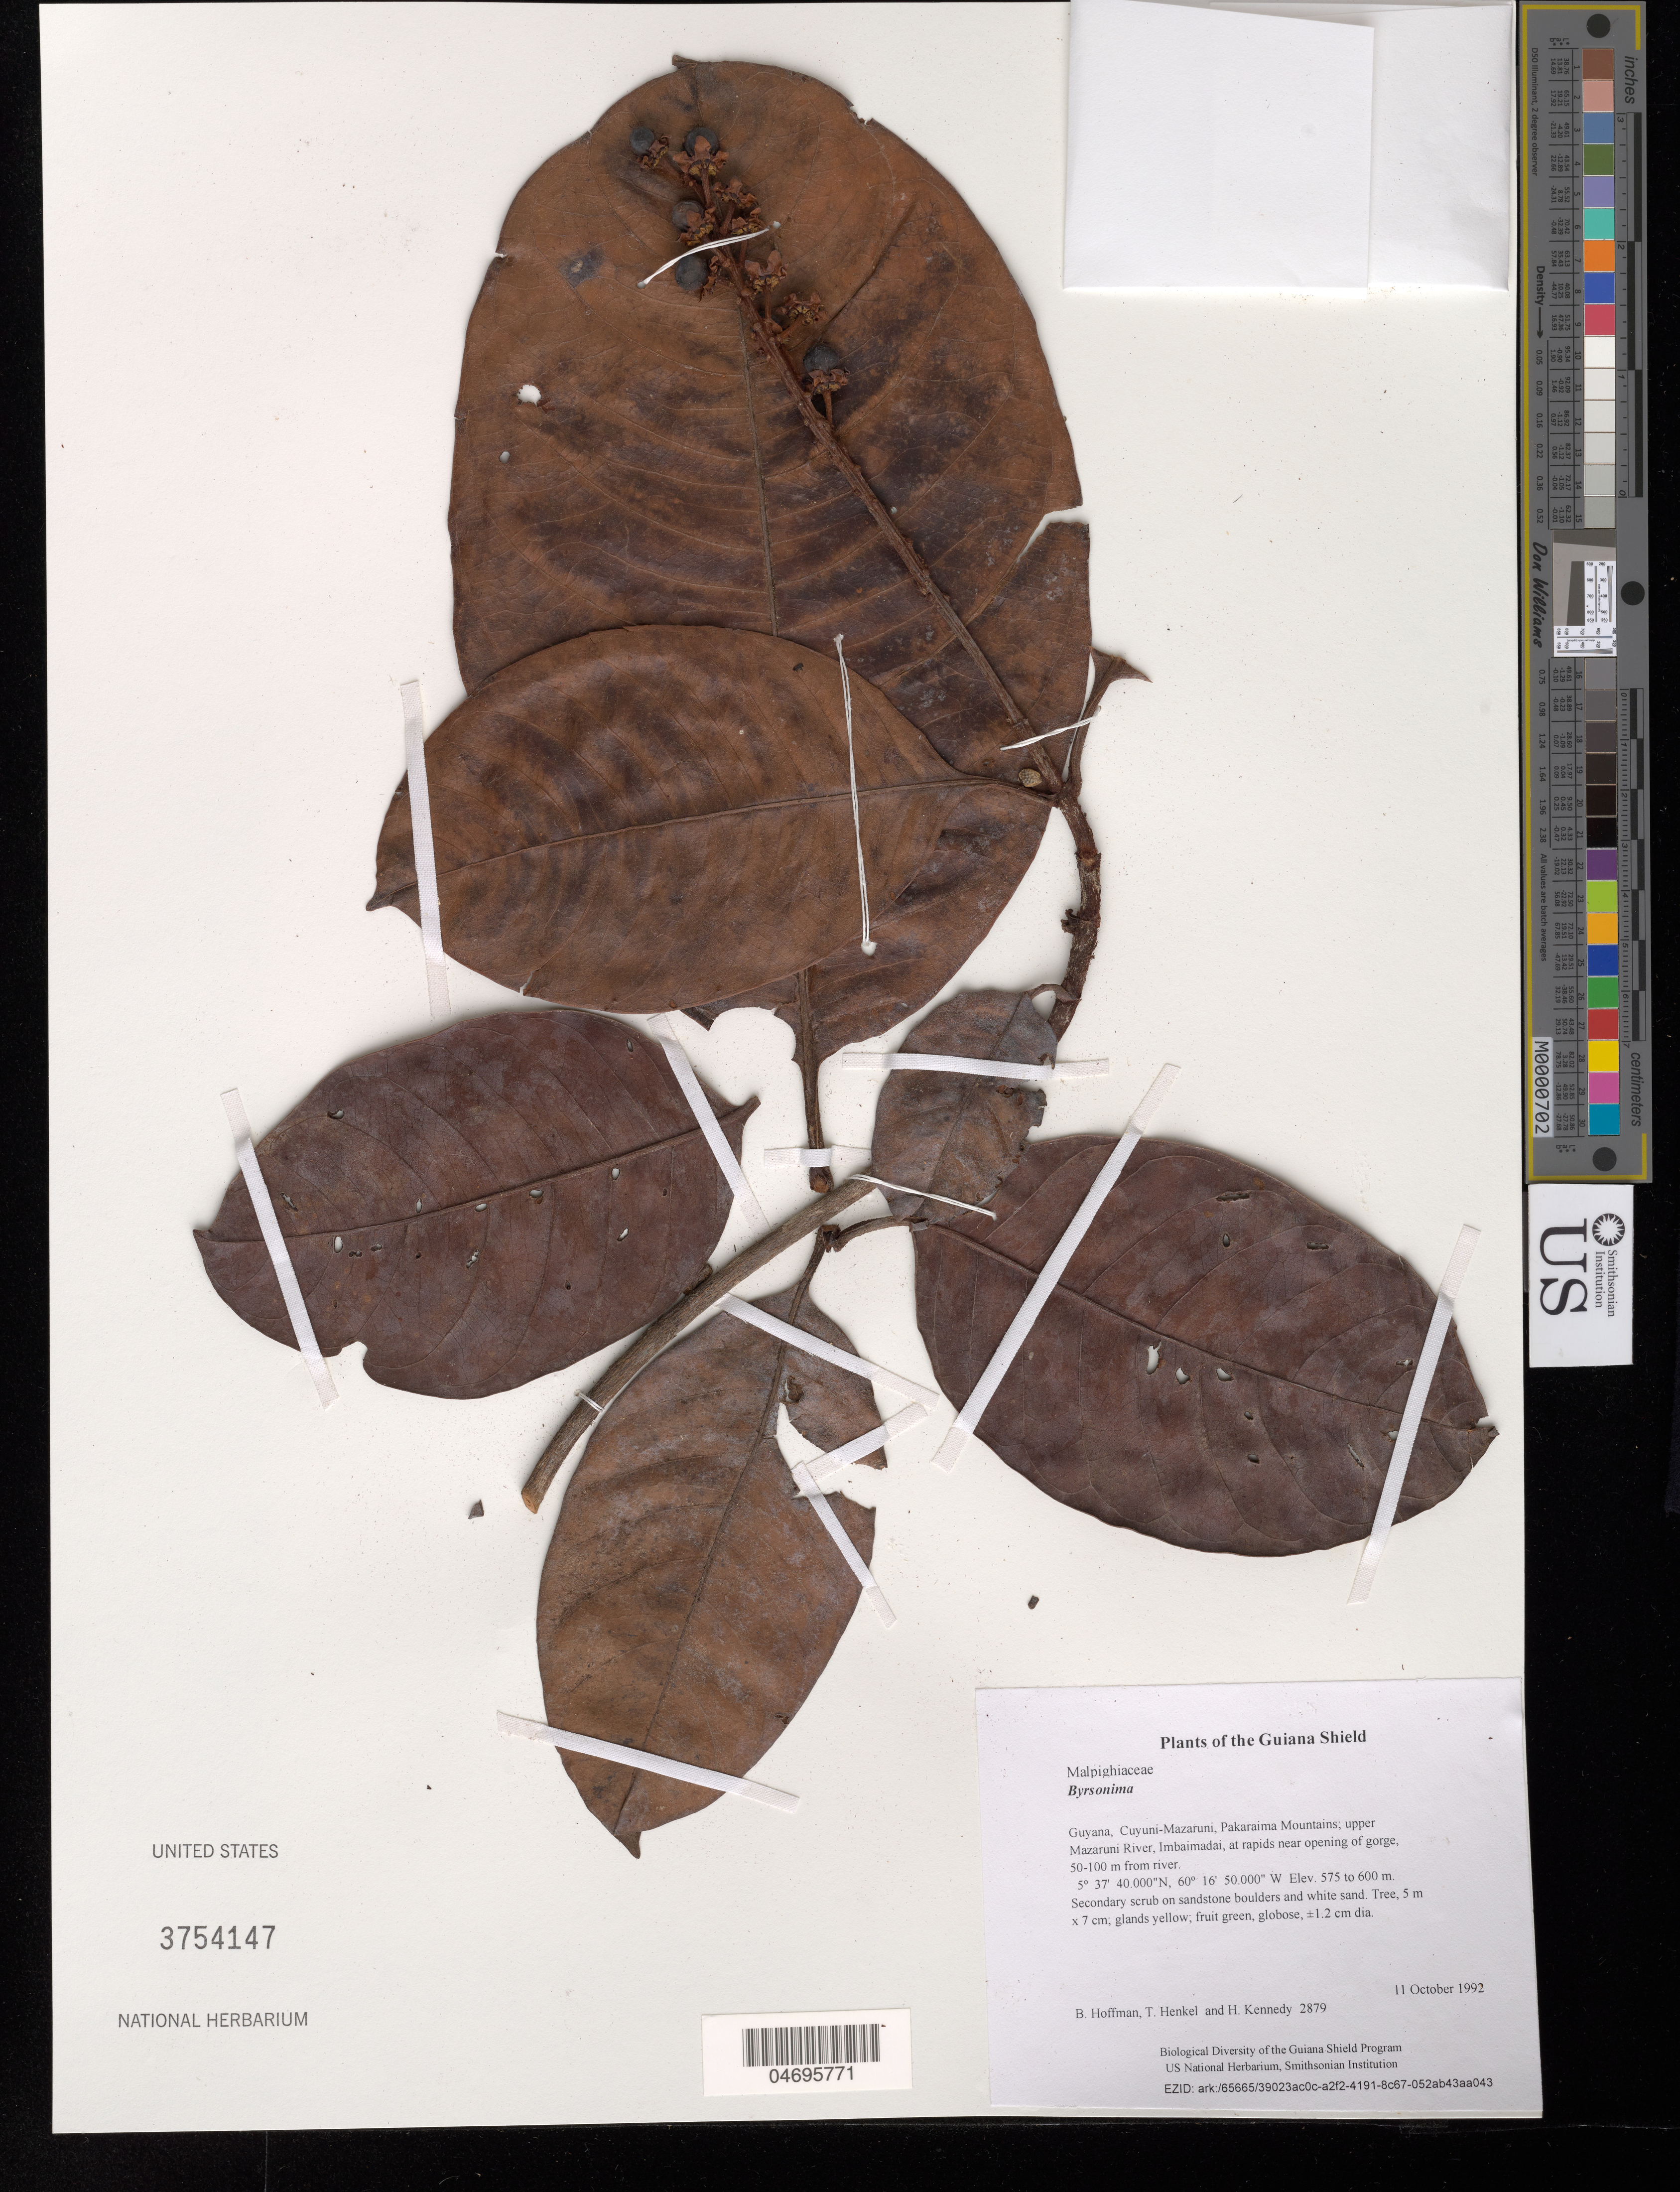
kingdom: Plantae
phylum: Tracheophyta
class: Magnoliopsida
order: Malpighiales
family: Malpighiaceae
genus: Byrsonima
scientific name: Byrsonima sp.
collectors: B. Hoffman, T. Henkel & H. Kennedy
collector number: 2879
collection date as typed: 11 October 1992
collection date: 1992-10-11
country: Guyana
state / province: Cuyuni-Mazaruni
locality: Pakaraima Mountains; upper Mazaruni River, Imbaimadai, at rapids near opening of gorge, 50-100 m from river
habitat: Secondary scrub on sandstone boulders and white sand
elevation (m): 575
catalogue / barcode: US 3754147